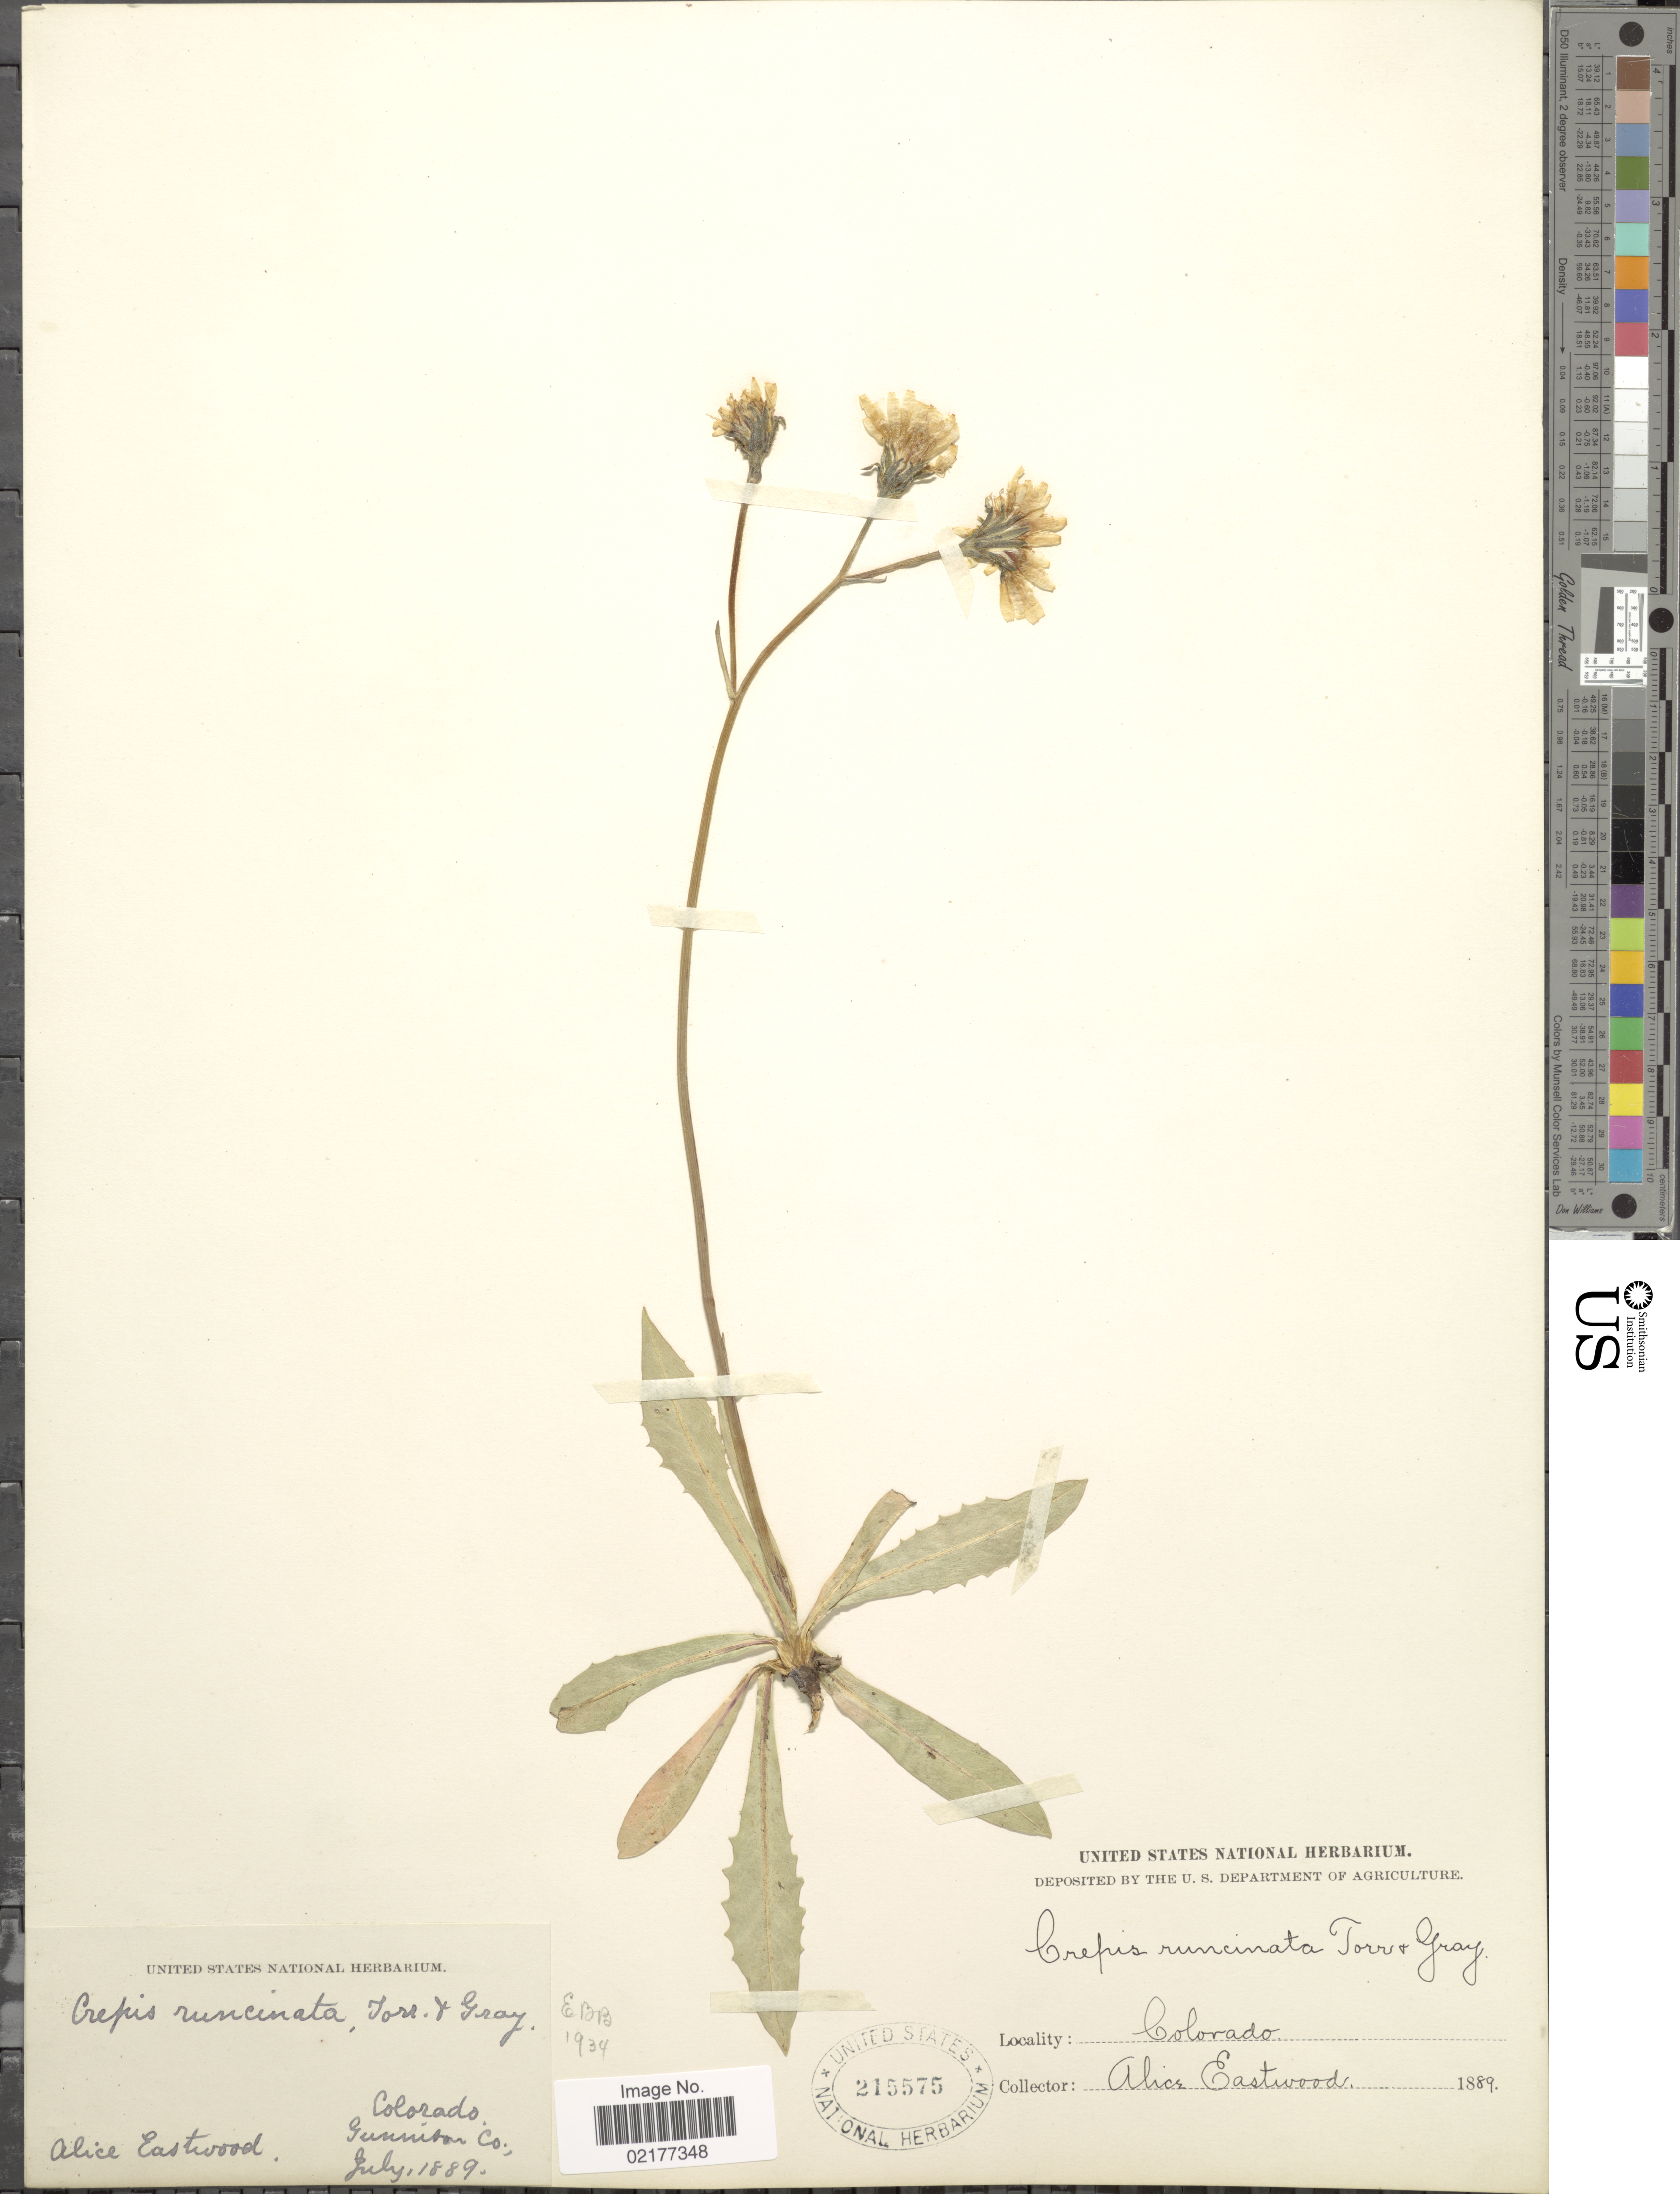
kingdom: Plantae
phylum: Tracheophyta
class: Magnoliopsida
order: Asterales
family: Asteraceae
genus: Crepis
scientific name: Crepis runcinata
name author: Torr. & A. Gray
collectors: A. Eastwood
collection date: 1889-07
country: United States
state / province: Colorado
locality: Gunnison Co.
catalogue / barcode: US 215575